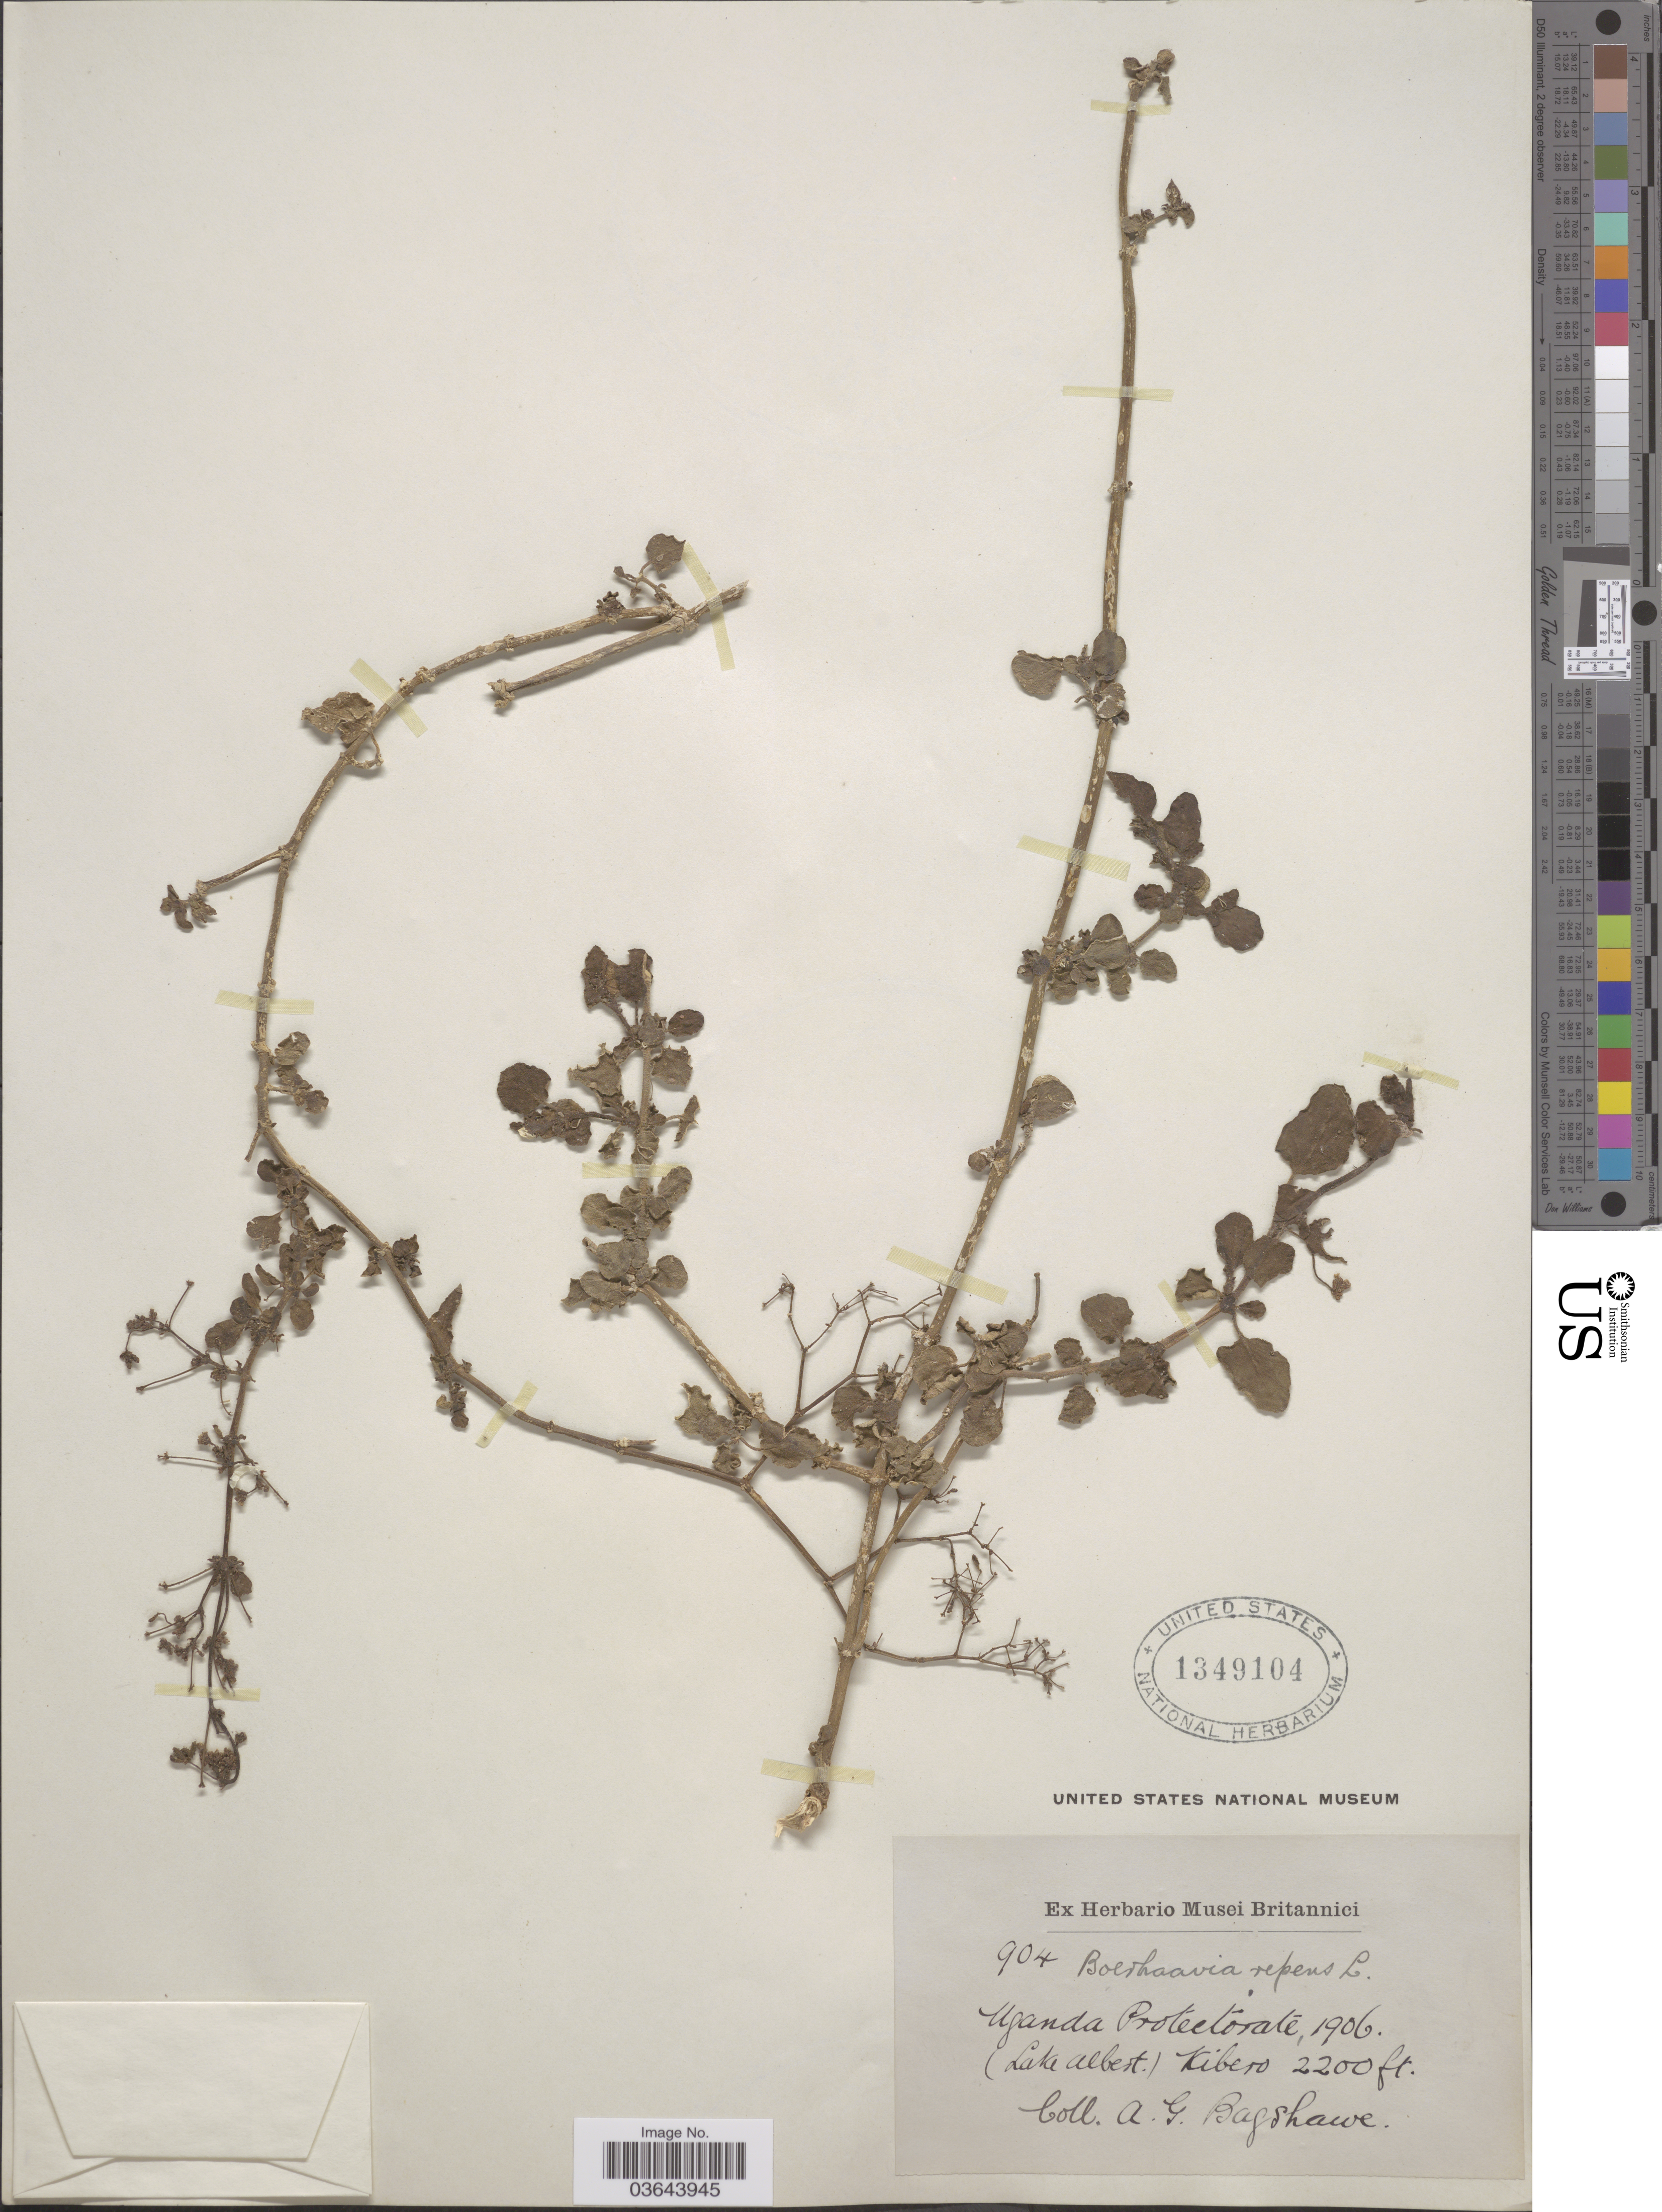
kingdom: Plantae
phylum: Tracheophyta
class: Magnoliopsida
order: Caryophyllales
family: Nyctaginaceae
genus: Boerhavia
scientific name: Boerhavia repens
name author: L.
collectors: A. Bagshawe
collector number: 904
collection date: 1906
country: Uganda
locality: Uganda Protectorate. (Lake Albert) Kibero.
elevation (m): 671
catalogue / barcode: US 1349104